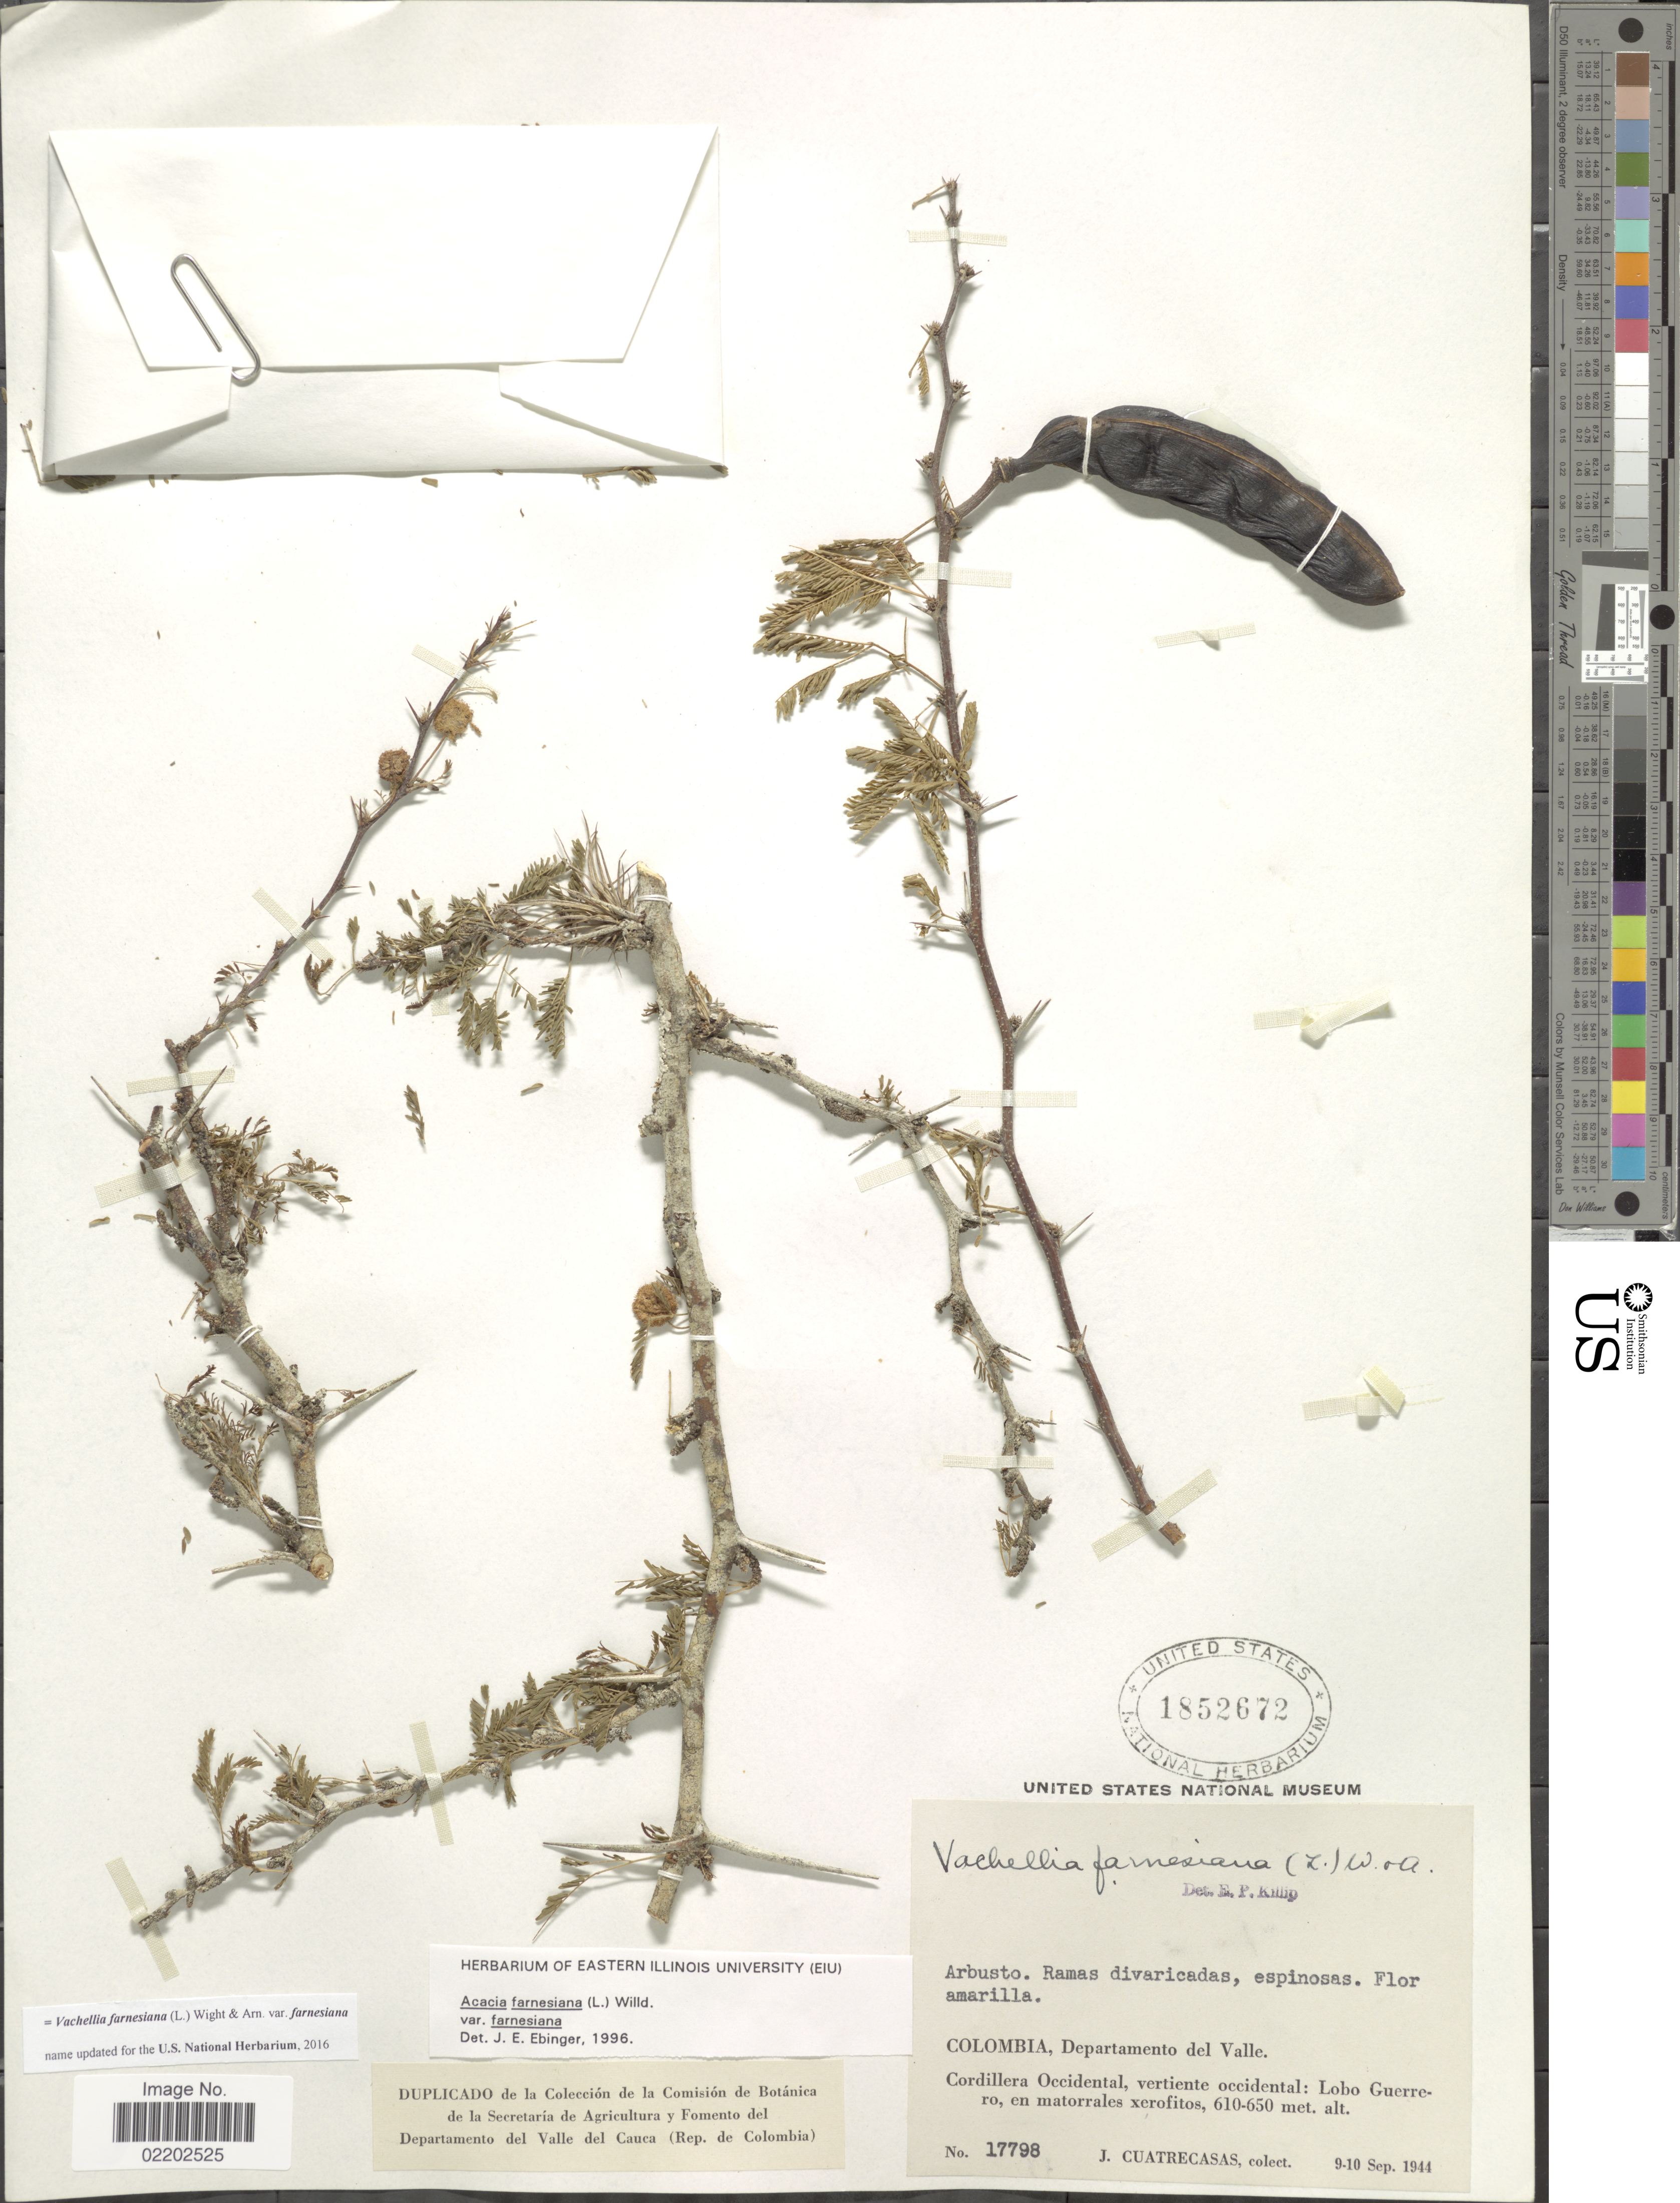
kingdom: Plantae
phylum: Tracheophyta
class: Magnoliopsida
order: Fabales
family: Fabaceae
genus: Vachellia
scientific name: Vachellia farnesiana var. farnesiana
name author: (L.) Wight & Arn.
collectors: J. Cuatrecasas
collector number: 17798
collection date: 1944-09-09/1944-09-10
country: Colombia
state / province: Valle del Cauca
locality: Departamento del Valle, Cordillera Occidental, vertiente occidental: Lobo Guerrero, en matorrales xerofitos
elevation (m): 610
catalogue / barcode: US 1852672